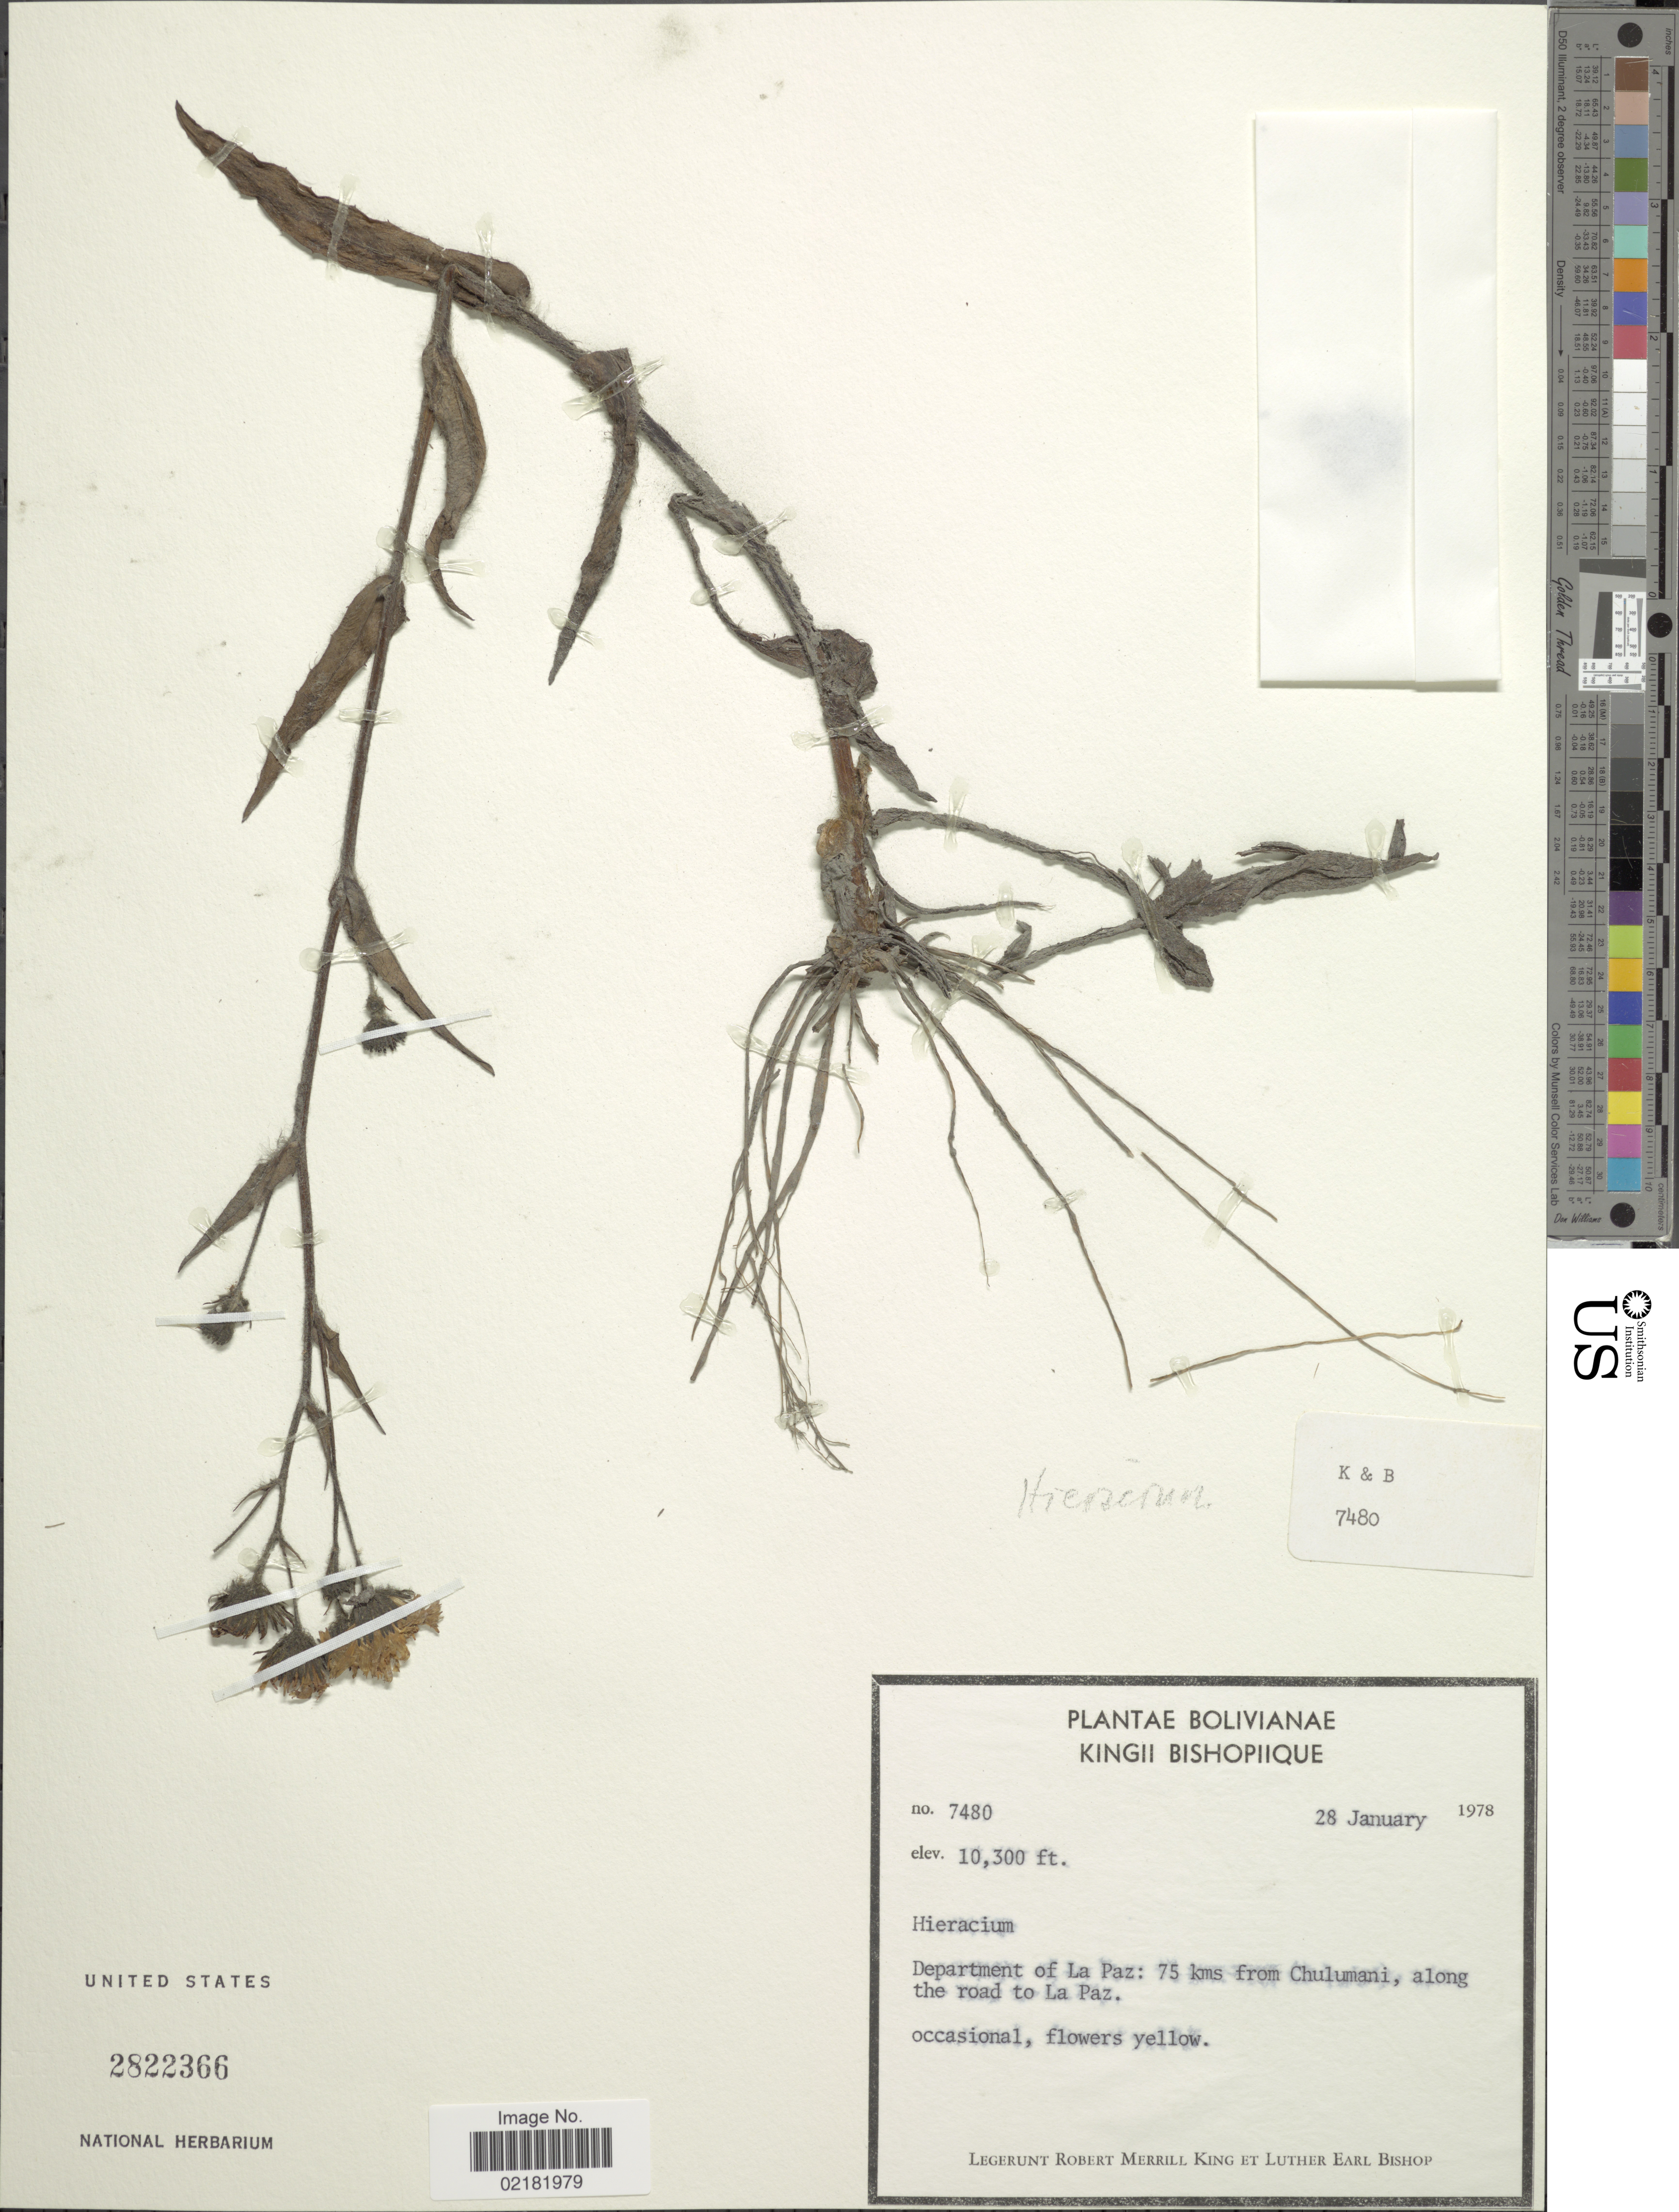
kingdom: Plantae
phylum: Tracheophyta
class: Magnoliopsida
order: Asterales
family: Asteraceae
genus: Hieracium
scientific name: Hieracium repandulare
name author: Druce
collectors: R. M. King & L. E. Bishop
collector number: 7480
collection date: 1978-01-28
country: Bolivia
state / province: La Paz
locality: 75 kms from Chulumani, along the road to La Paz.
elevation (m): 3139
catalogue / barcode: US 2822366